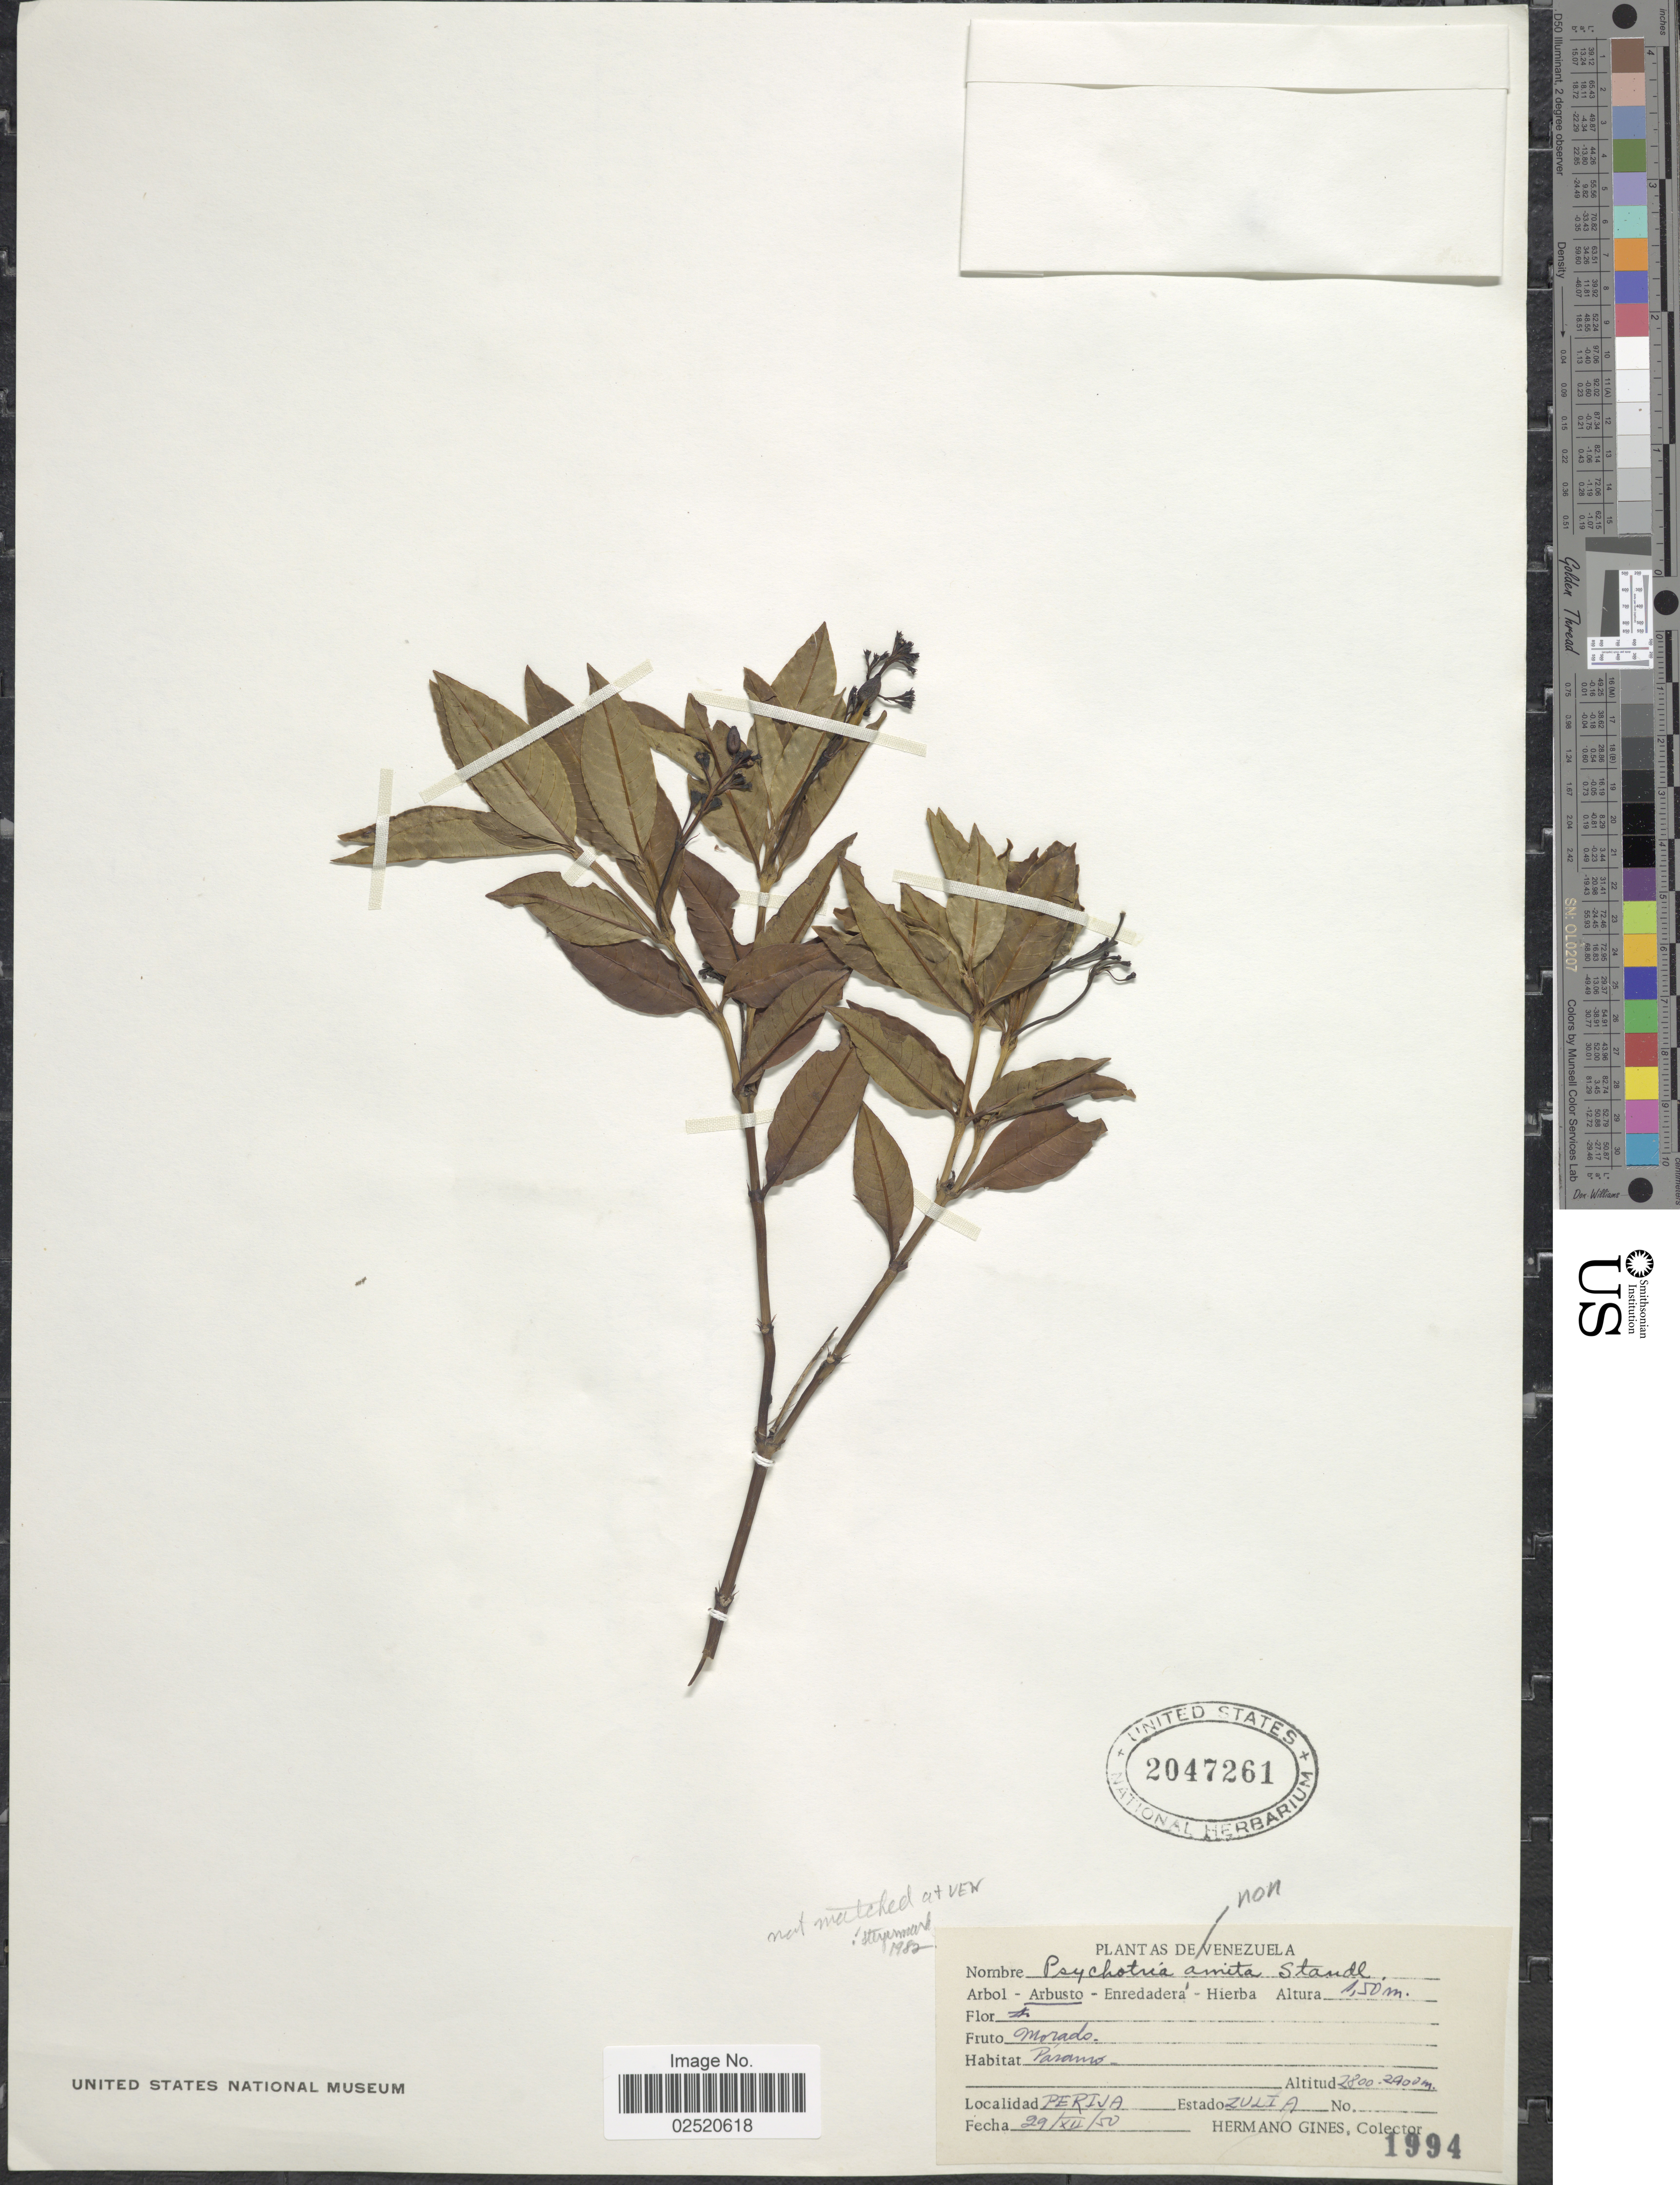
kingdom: Plantae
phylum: Tracheophyta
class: Magnoliopsida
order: Gentianales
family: Rubiaceae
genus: Psychotria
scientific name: Psychotria sp.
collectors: Bro. Gines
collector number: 1994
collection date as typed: Transcribed d/m/y: 29/12/50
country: Venezuela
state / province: Zulia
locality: Perija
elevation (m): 2800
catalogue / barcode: US 2047261